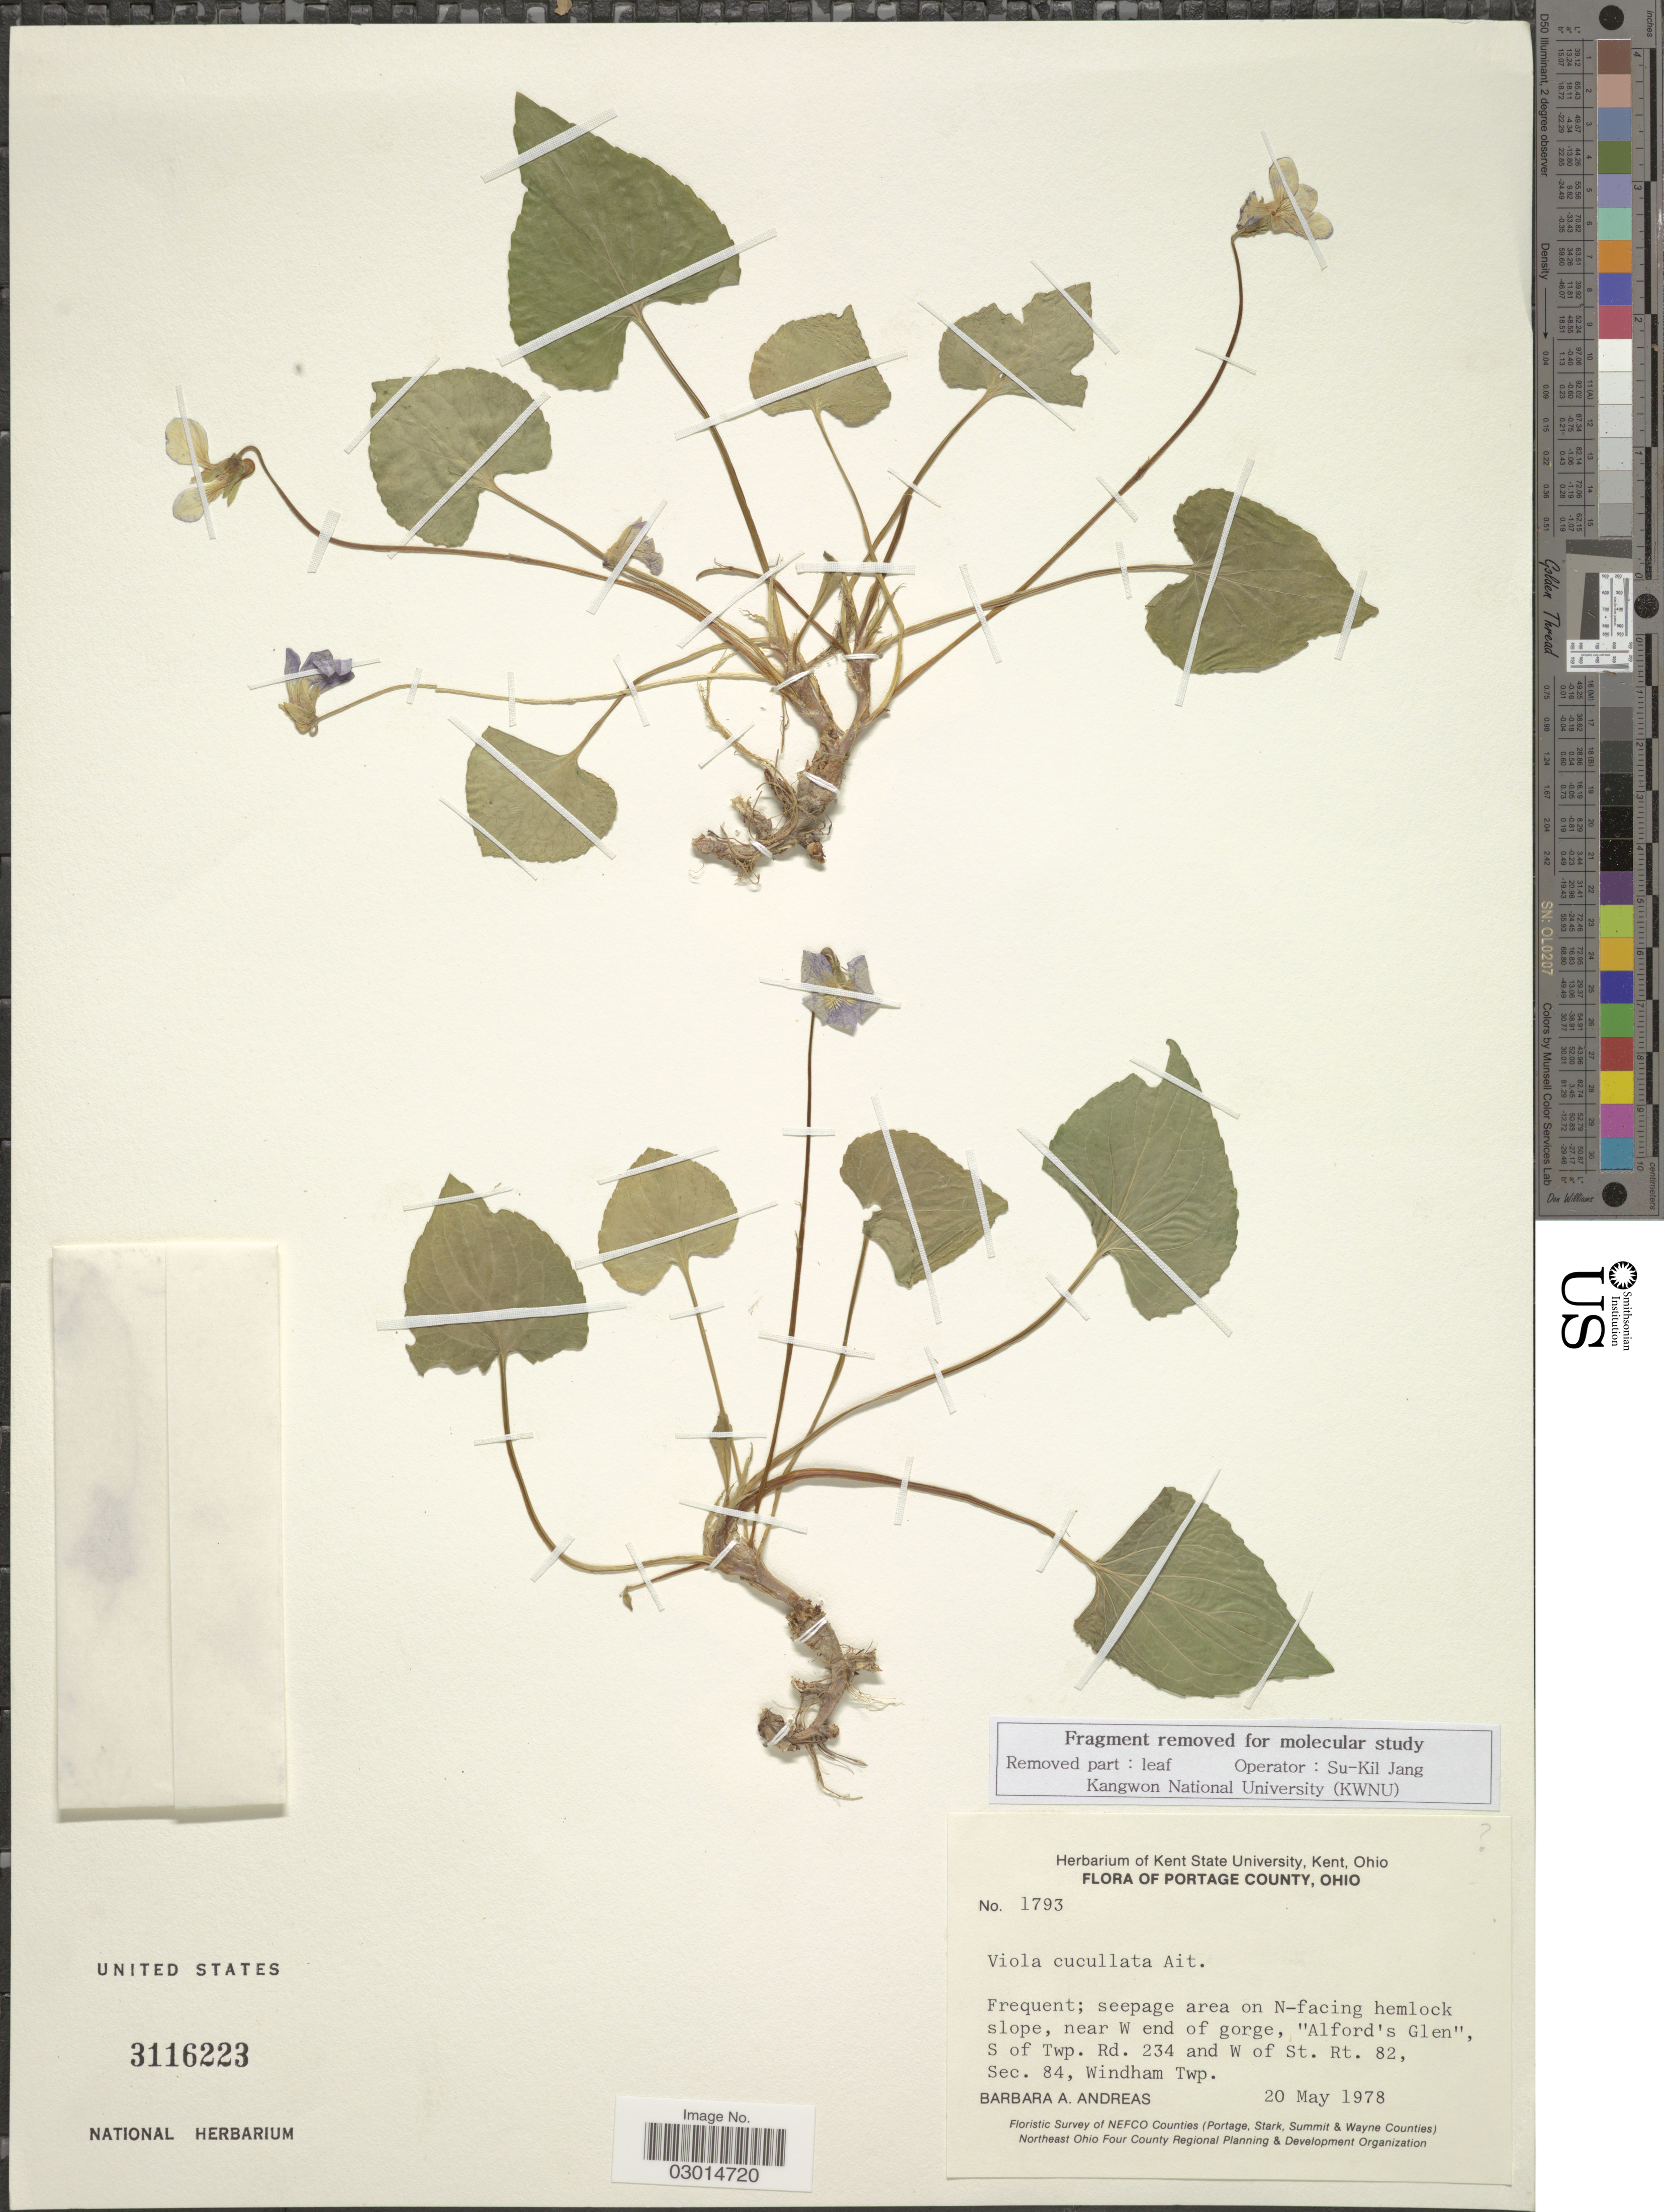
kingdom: Plantae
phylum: Tracheophyta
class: Magnoliopsida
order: Malpighiales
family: Violaceae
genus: Viola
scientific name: Viola cucullata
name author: Aiton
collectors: B. A. Andreas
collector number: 1793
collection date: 1978-05-20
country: United States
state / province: Ohio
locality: Portage County, seepage area on N-facing hemlock slope, near W end of gorge, "Alford's Glenn", S of Twp. Rd. 234 and W of St. Rt. 82, Sec. 84, Windham Twp.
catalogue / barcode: US 3116223